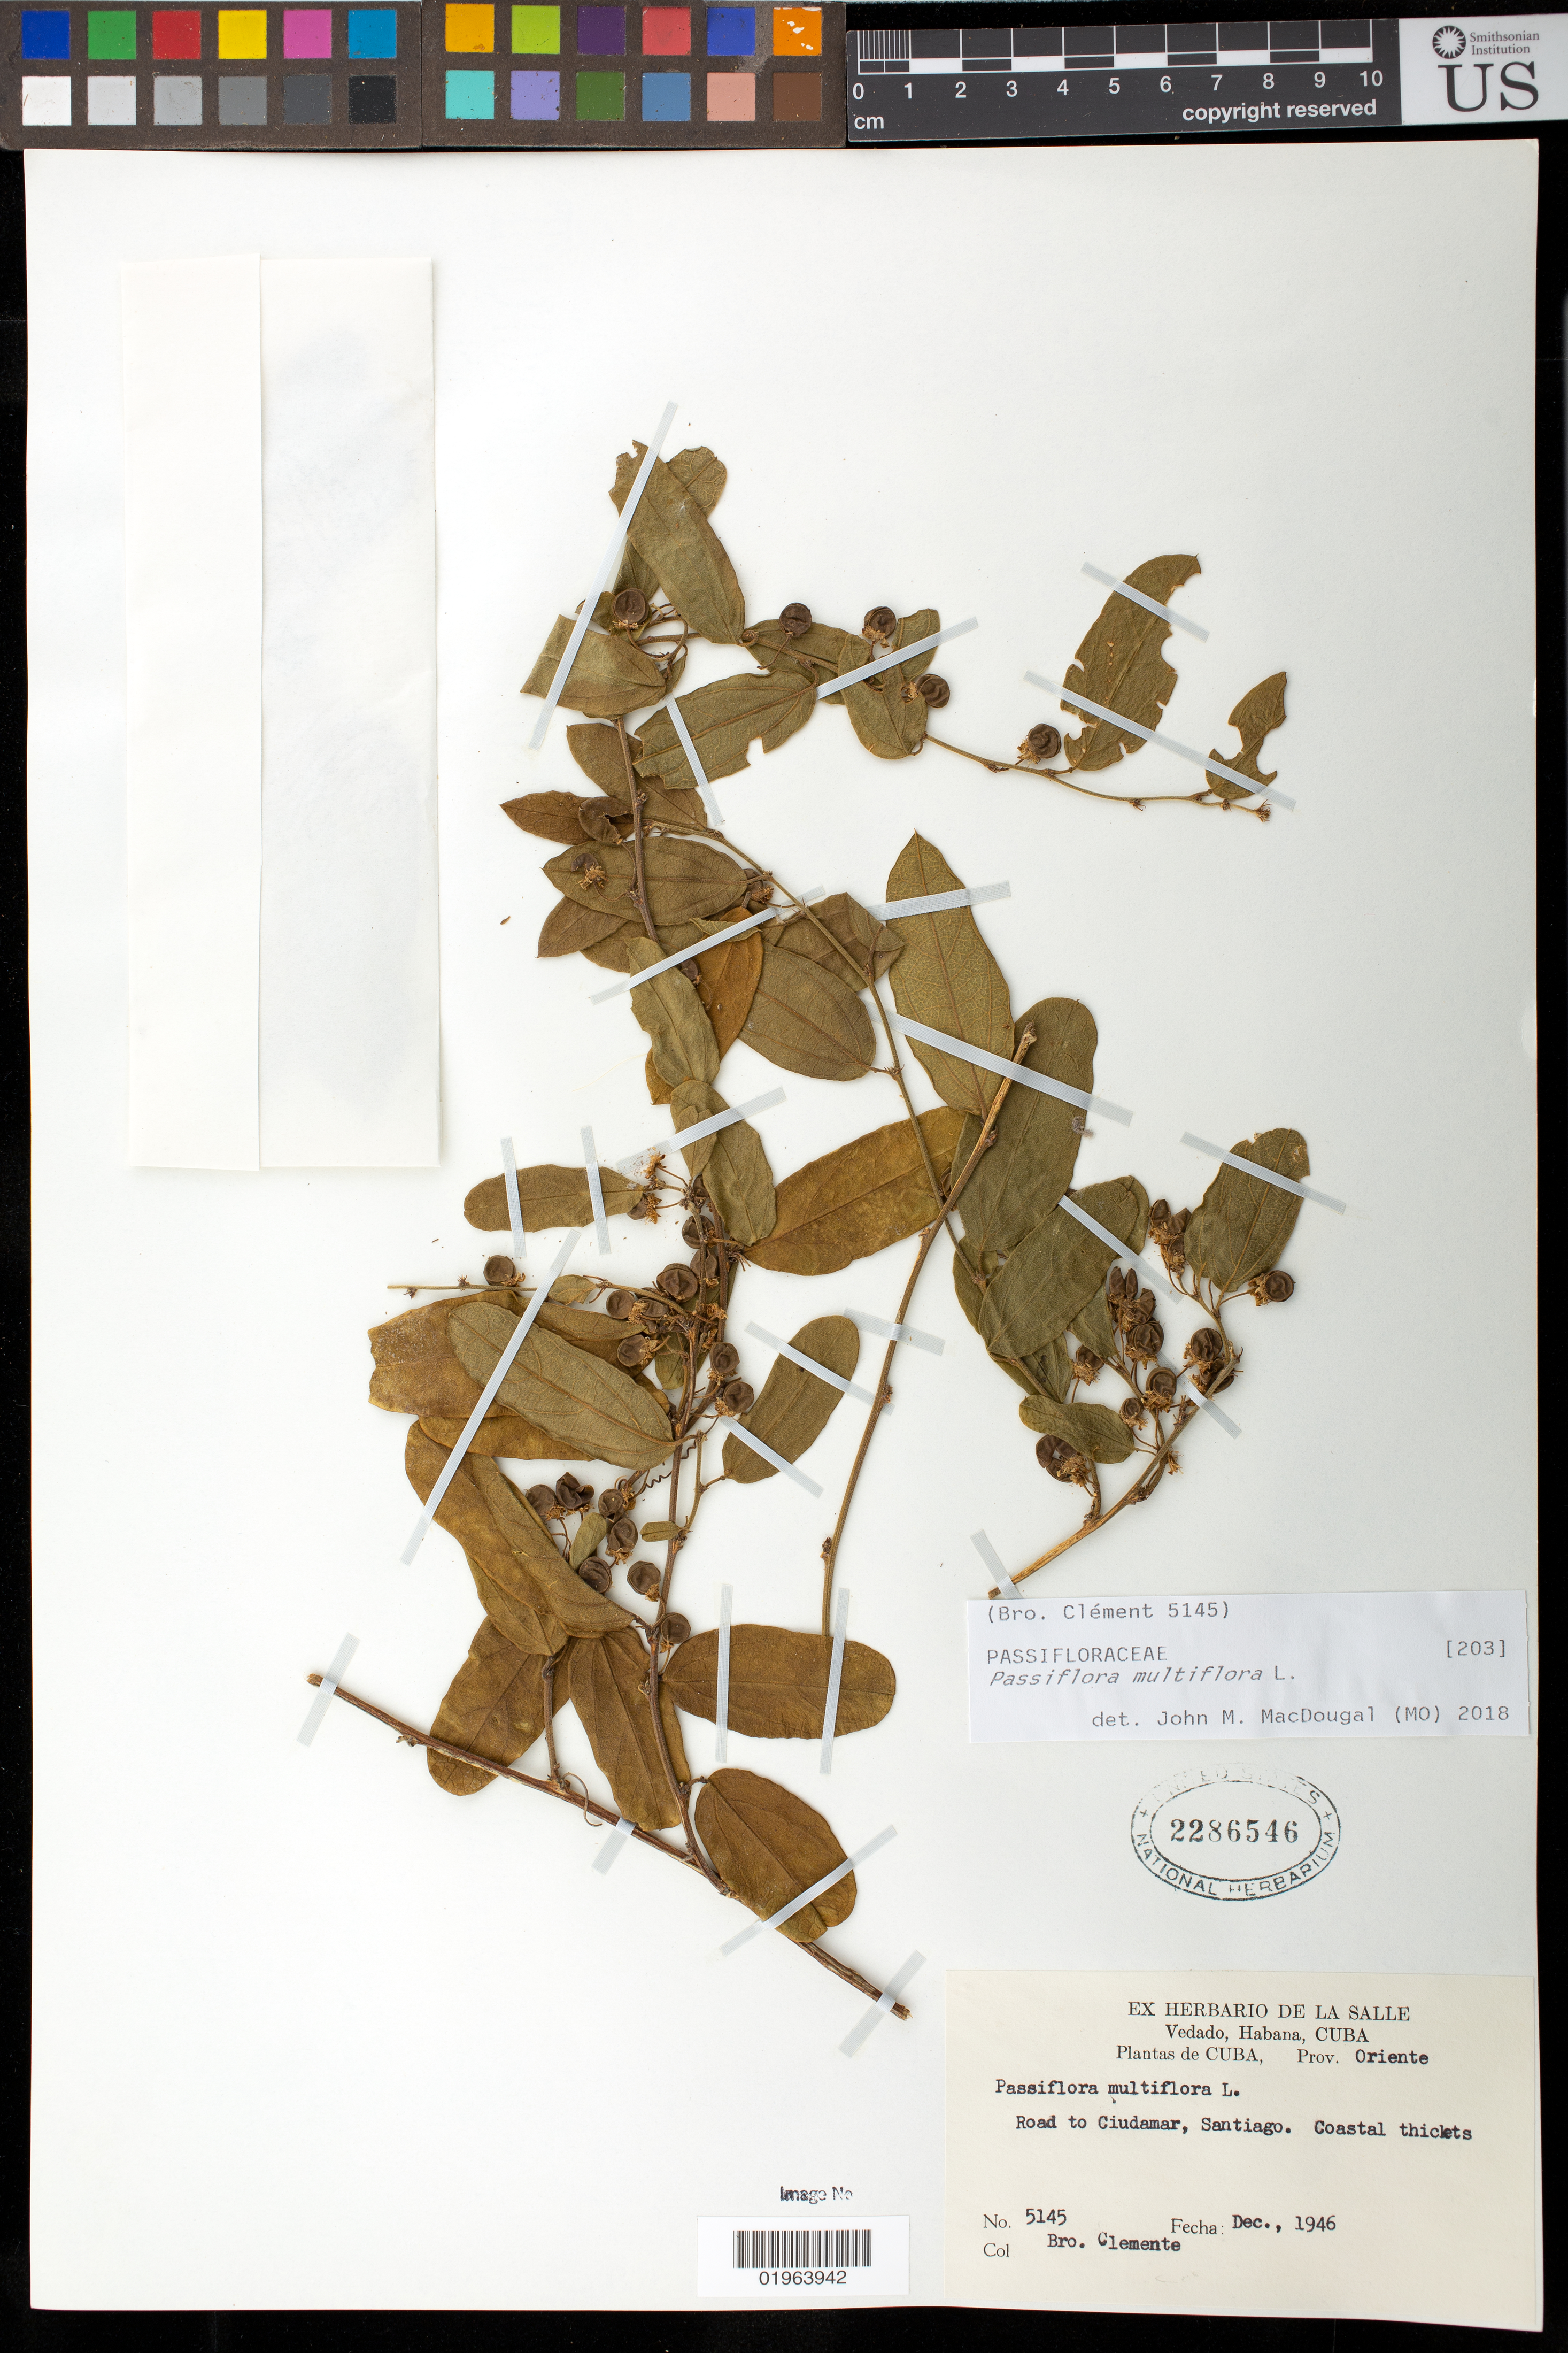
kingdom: Plantae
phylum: Tracheophyta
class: Magnoliopsida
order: Malpighiales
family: Passifloraceae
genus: Passiflora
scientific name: Passiflora multiflora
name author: L.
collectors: Bro. Clemente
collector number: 5145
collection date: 1946-12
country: Cuba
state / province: Oriente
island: Cuba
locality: Road to Ciudamar, Santiago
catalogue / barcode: US 2286546